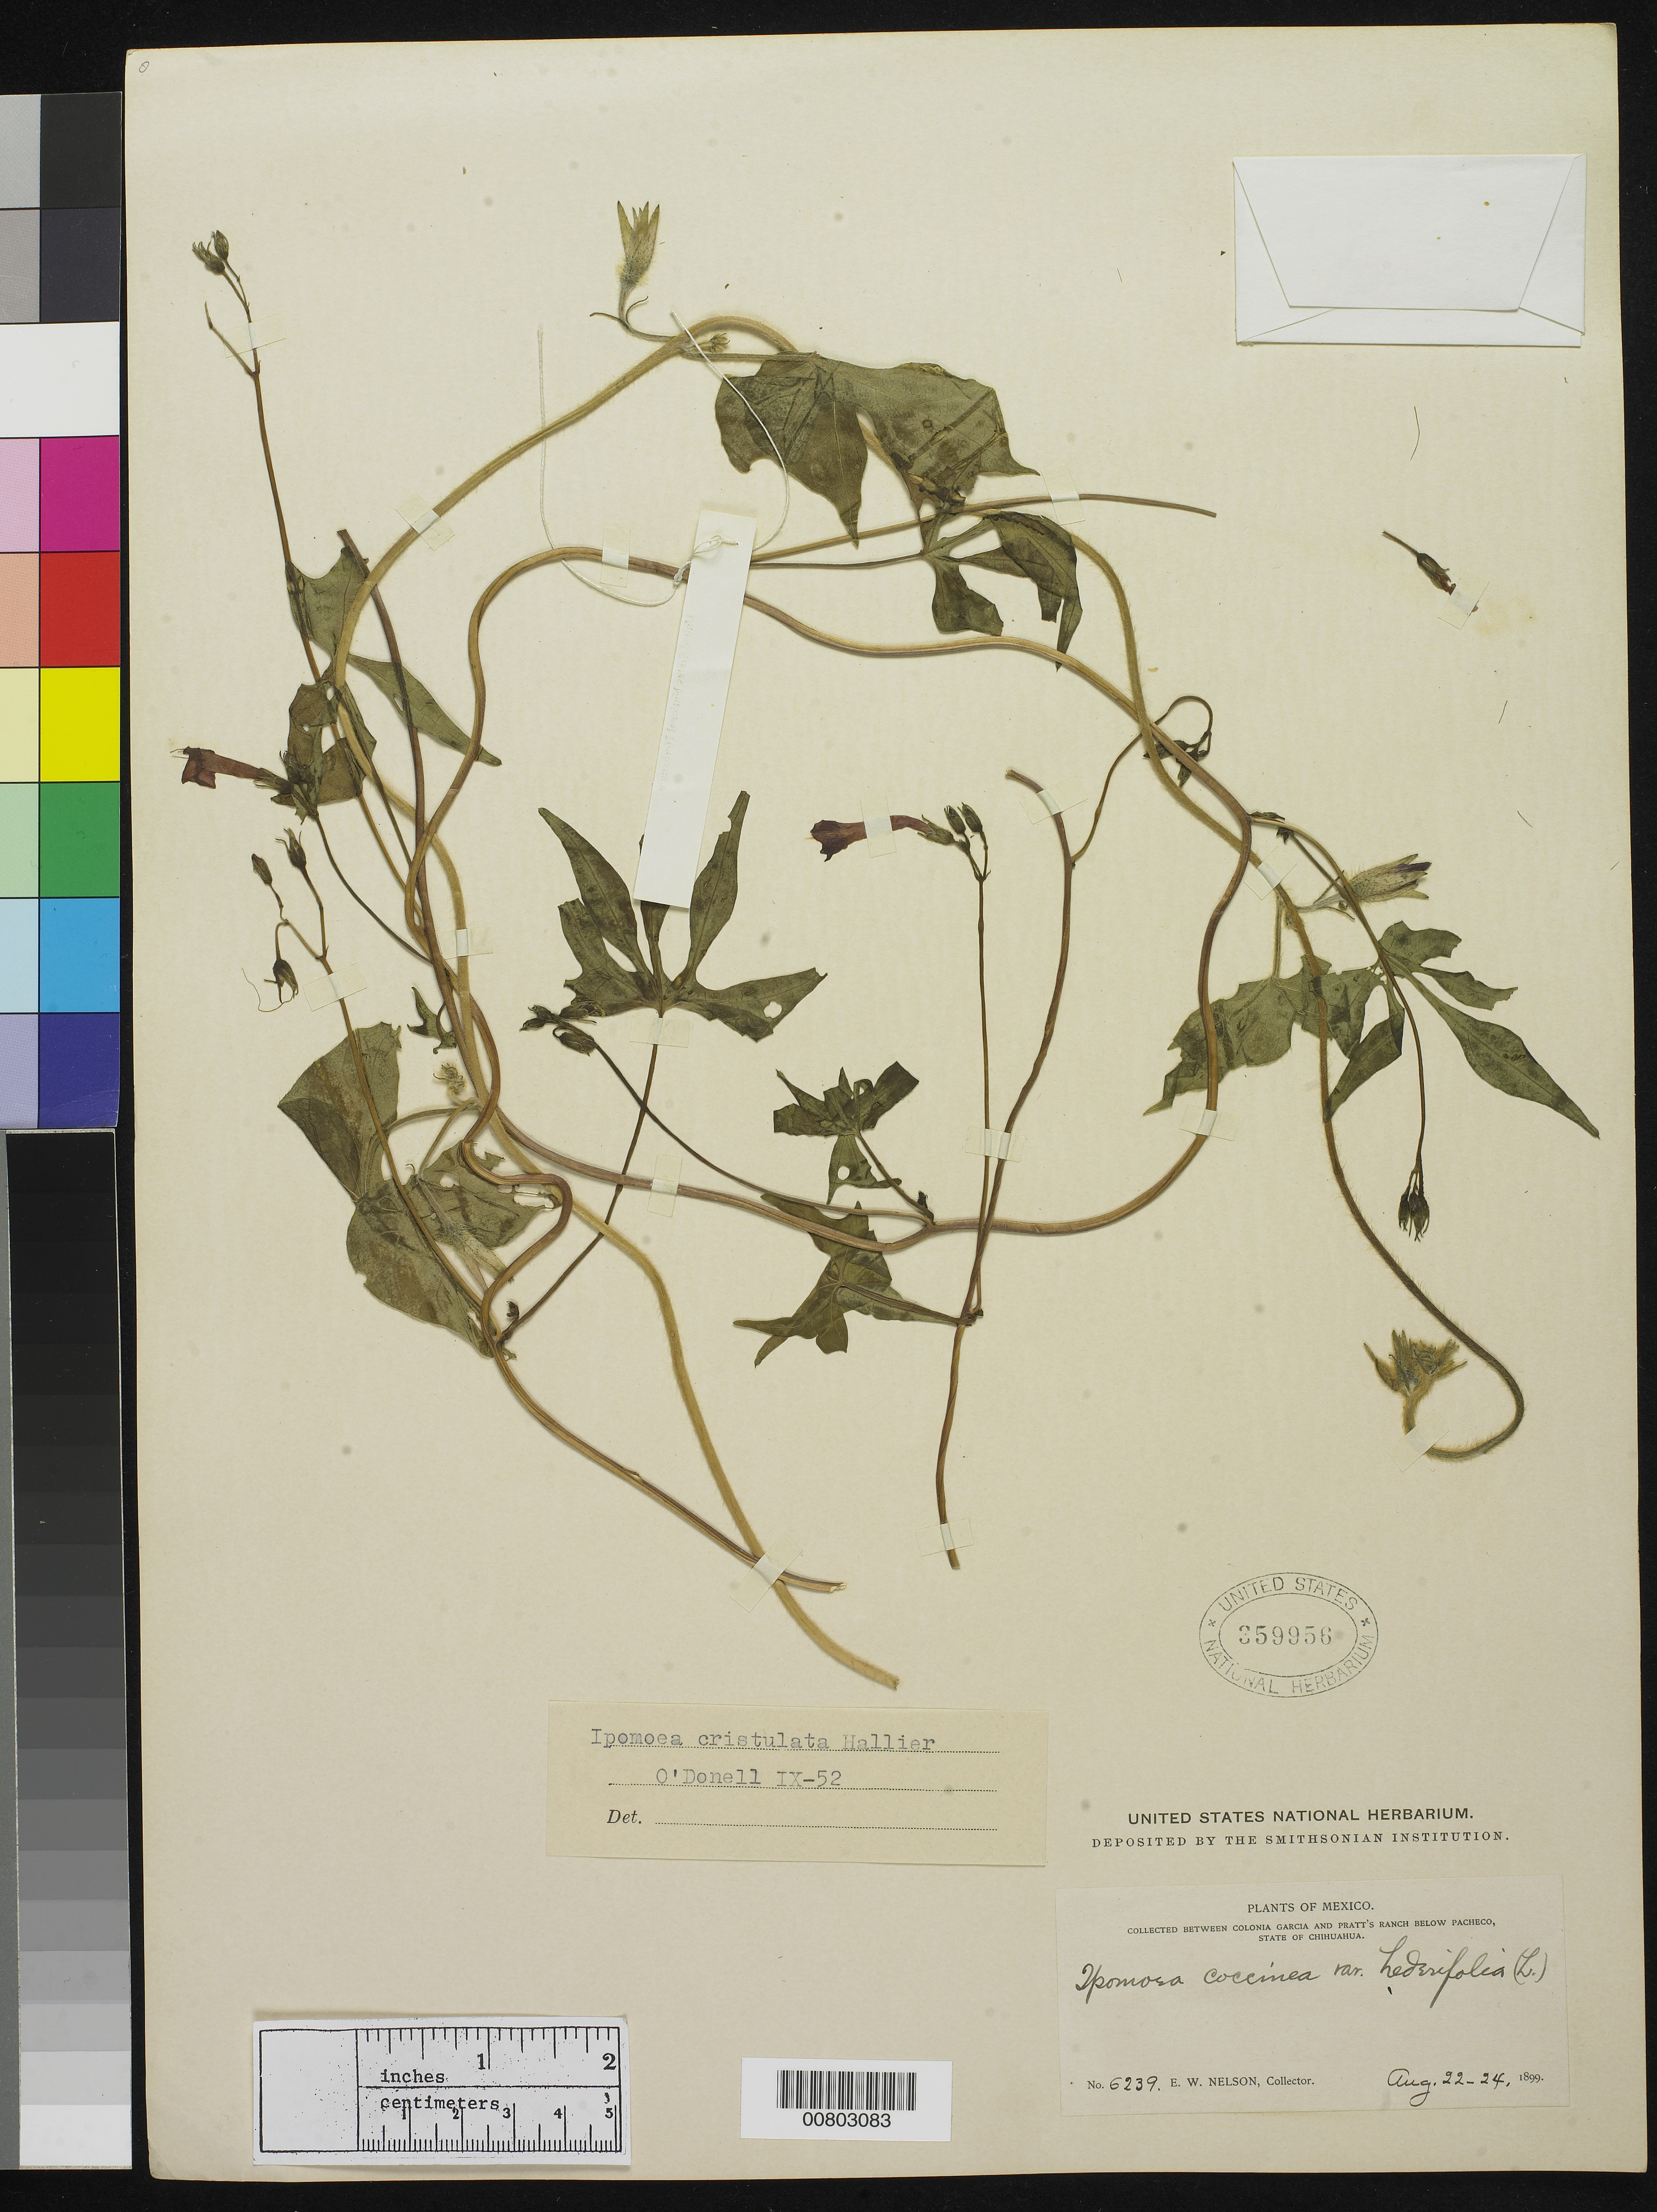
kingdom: Plantae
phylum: Tracheophyta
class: Magnoliopsida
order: Solanales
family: Convolvulaceae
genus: Ipomoea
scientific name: Ipomoea cristulata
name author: Hallier f.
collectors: E. W. Nelson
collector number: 6239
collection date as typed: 22 Aug 1899 to 24 Aug 1899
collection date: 1899-08-22/1899-08-24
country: Mexico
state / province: Chihuahua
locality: Between Colonia García and Pratt's Ranch below Pacheco, Chihuahua.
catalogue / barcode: US 359956